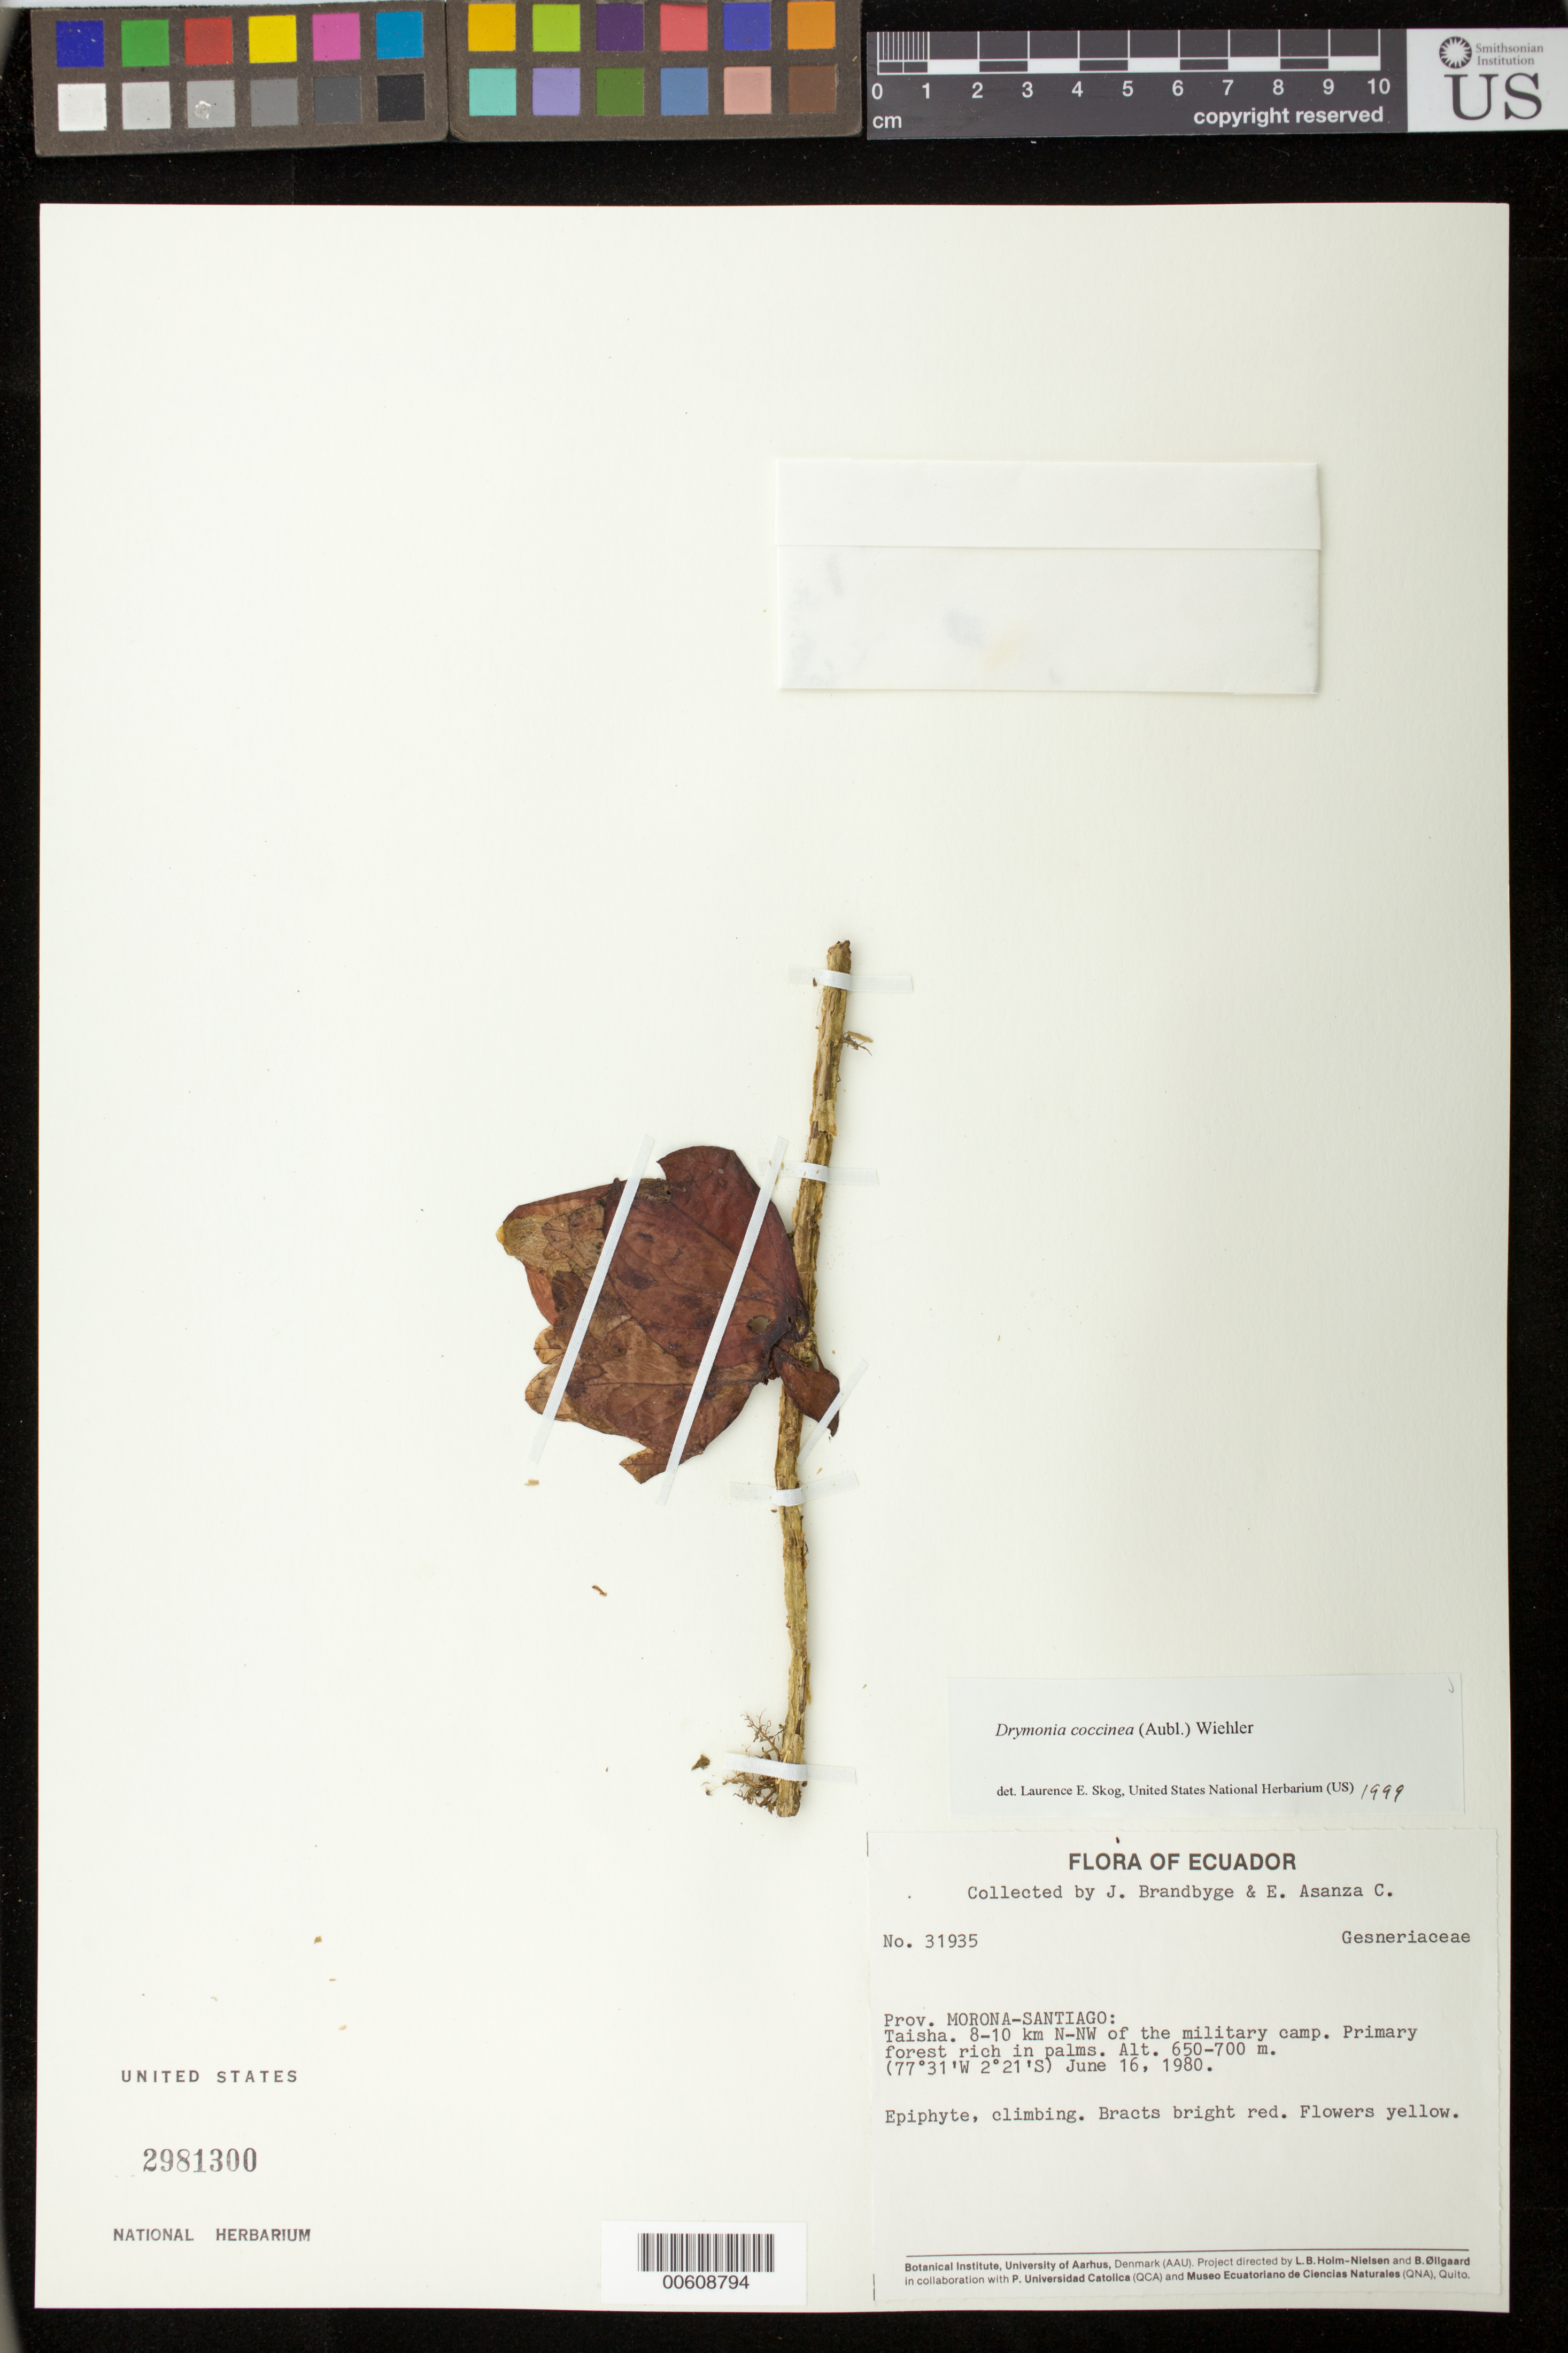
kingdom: Plantae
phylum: Tracheophyta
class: Magnoliopsida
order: Lamiales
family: Gesneriaceae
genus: Drymonia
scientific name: Drymonia coccinea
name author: (Aubl.) Wiehler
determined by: Skog, Laurence E.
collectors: J. Brandbyge & E. Asanza C.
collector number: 31935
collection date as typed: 16 Jun 1980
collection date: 1980-06-16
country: Ecuador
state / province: Morona-Santiago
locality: Taisha, 8-10 km NNW of the military camp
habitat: Primary forest rich in palms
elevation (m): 650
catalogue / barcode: US 2981300